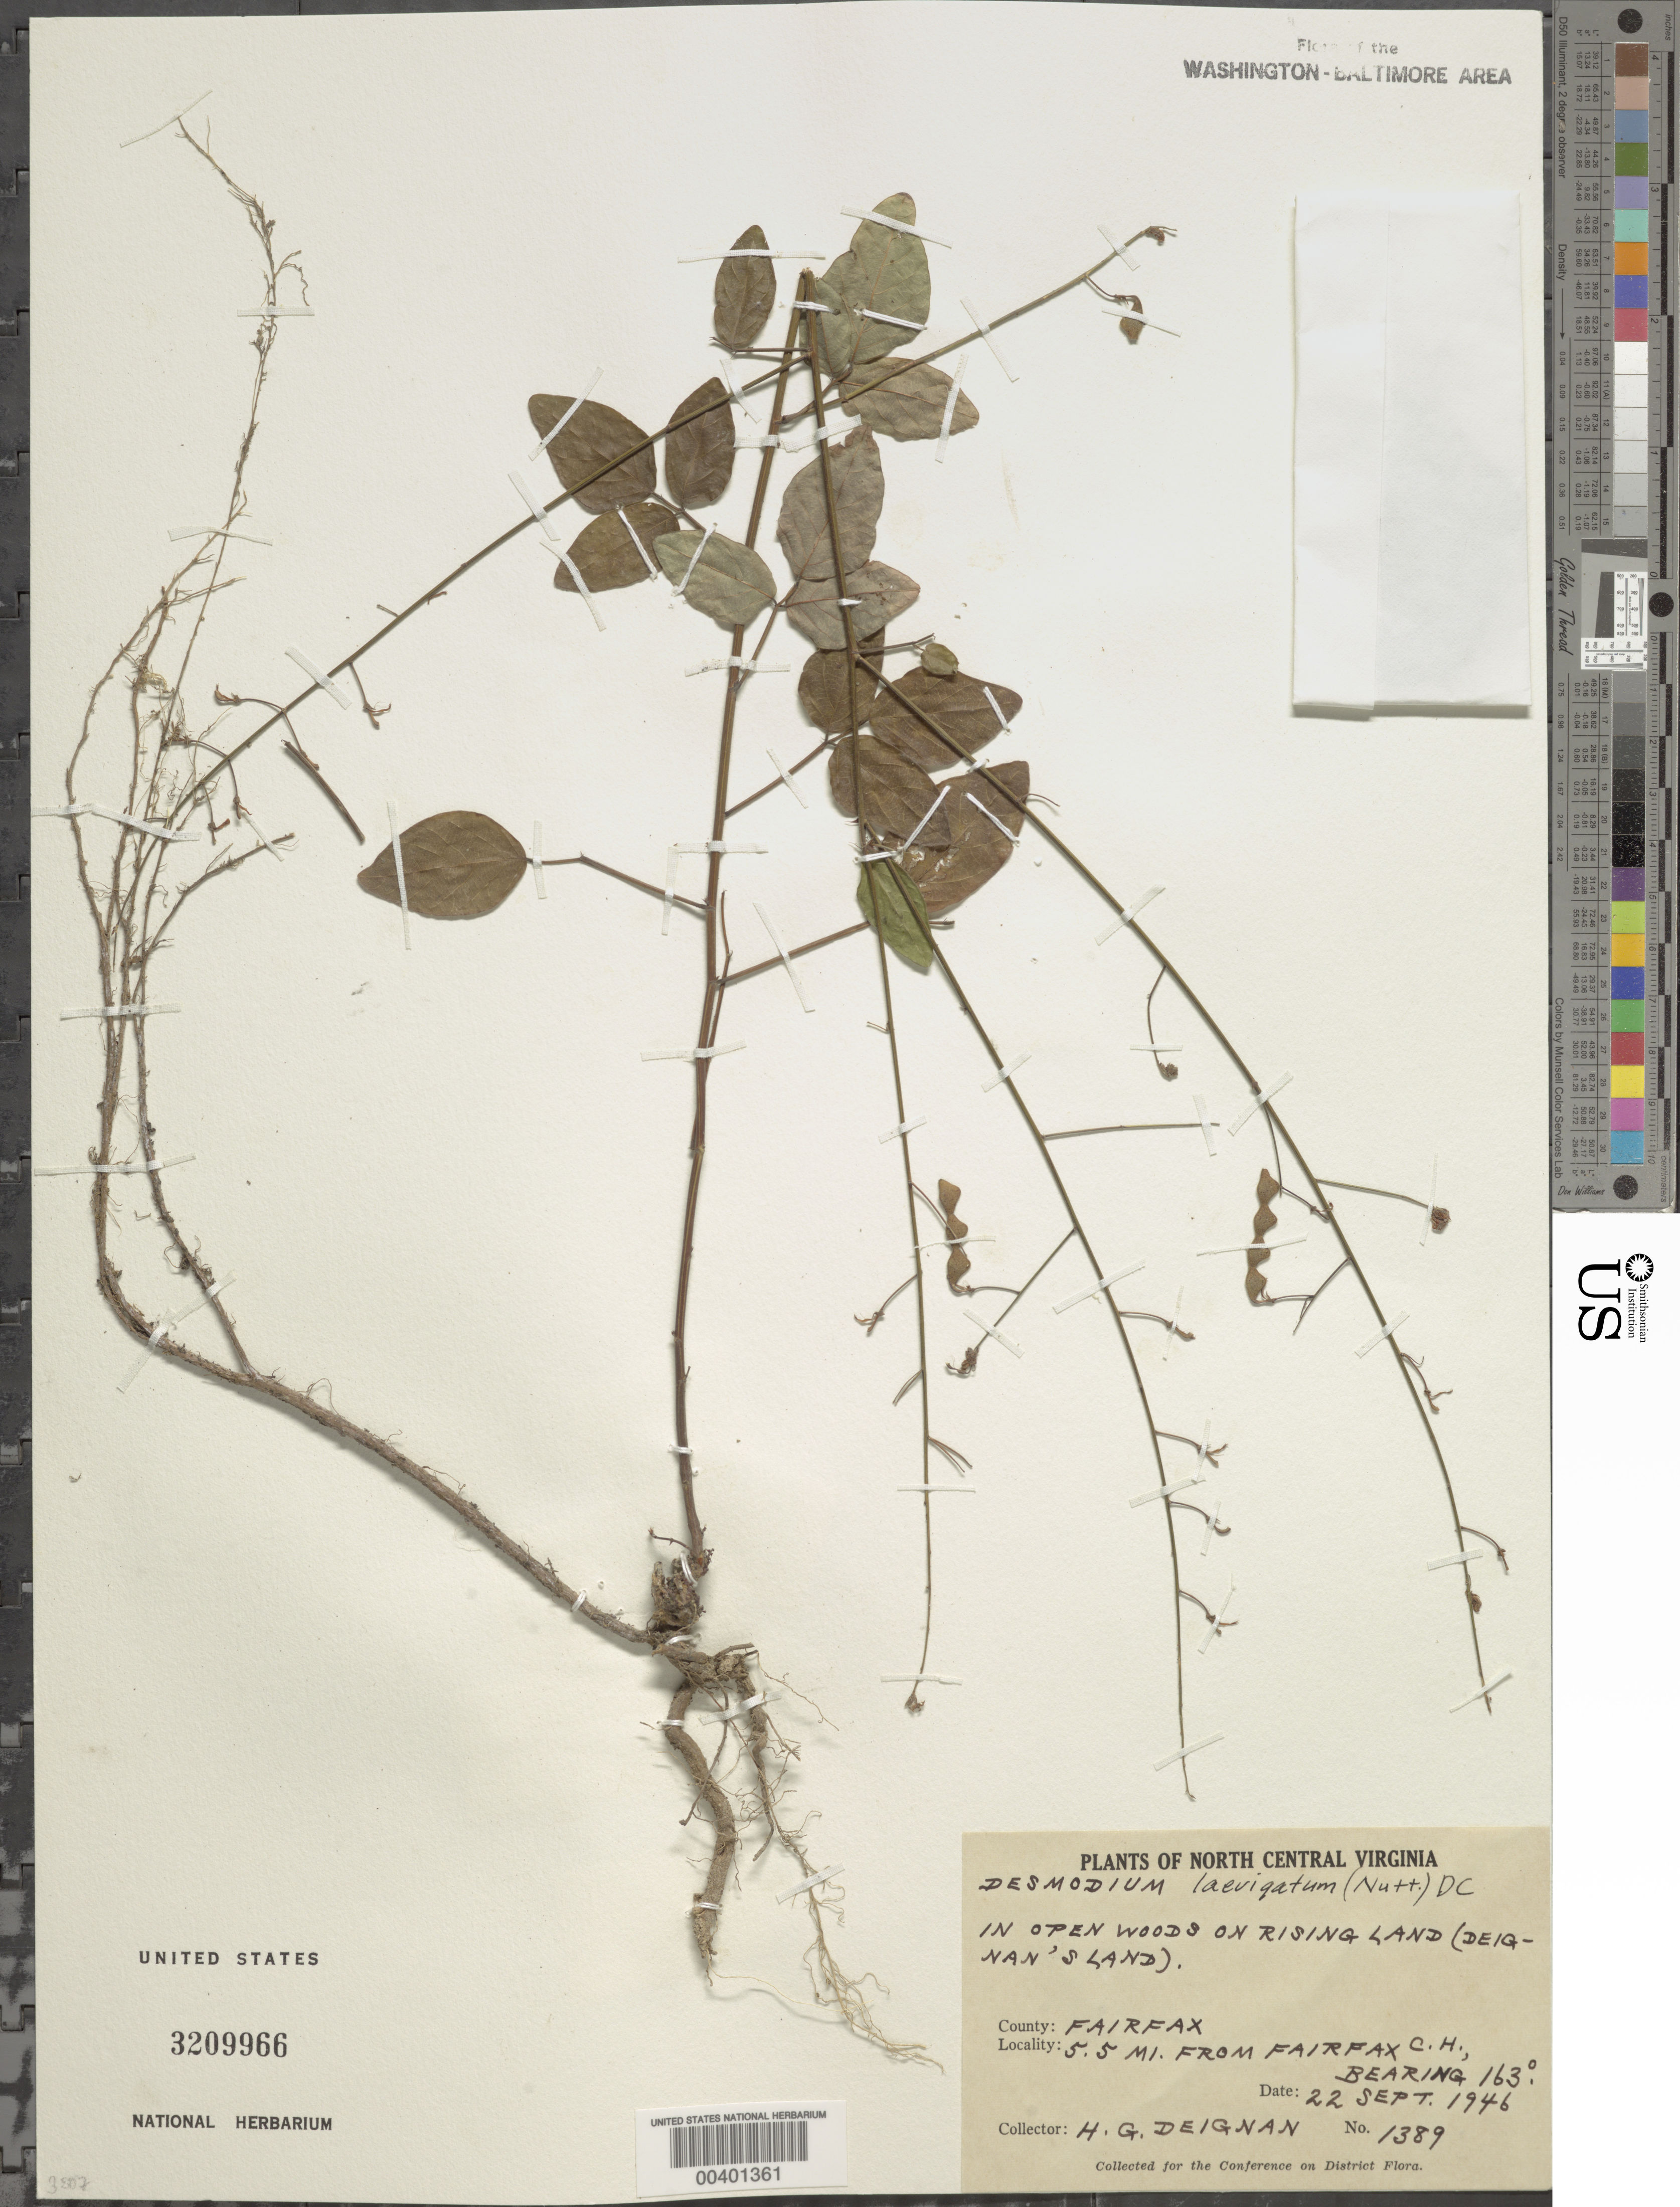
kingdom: Plantae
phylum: Tracheophyta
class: Magnoliopsida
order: Fabales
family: Fabaceae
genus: Desmodium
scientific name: Desmodium laevigatum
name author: (Nutt.) DC.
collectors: H. Deignan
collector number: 1389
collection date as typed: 22 Sep 1946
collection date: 1946-09-22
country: United States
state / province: Virginia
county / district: Fairfax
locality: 7 5/16 mi. from Fairfax County Courthouse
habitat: In open woods on rising land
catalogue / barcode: US 3209966